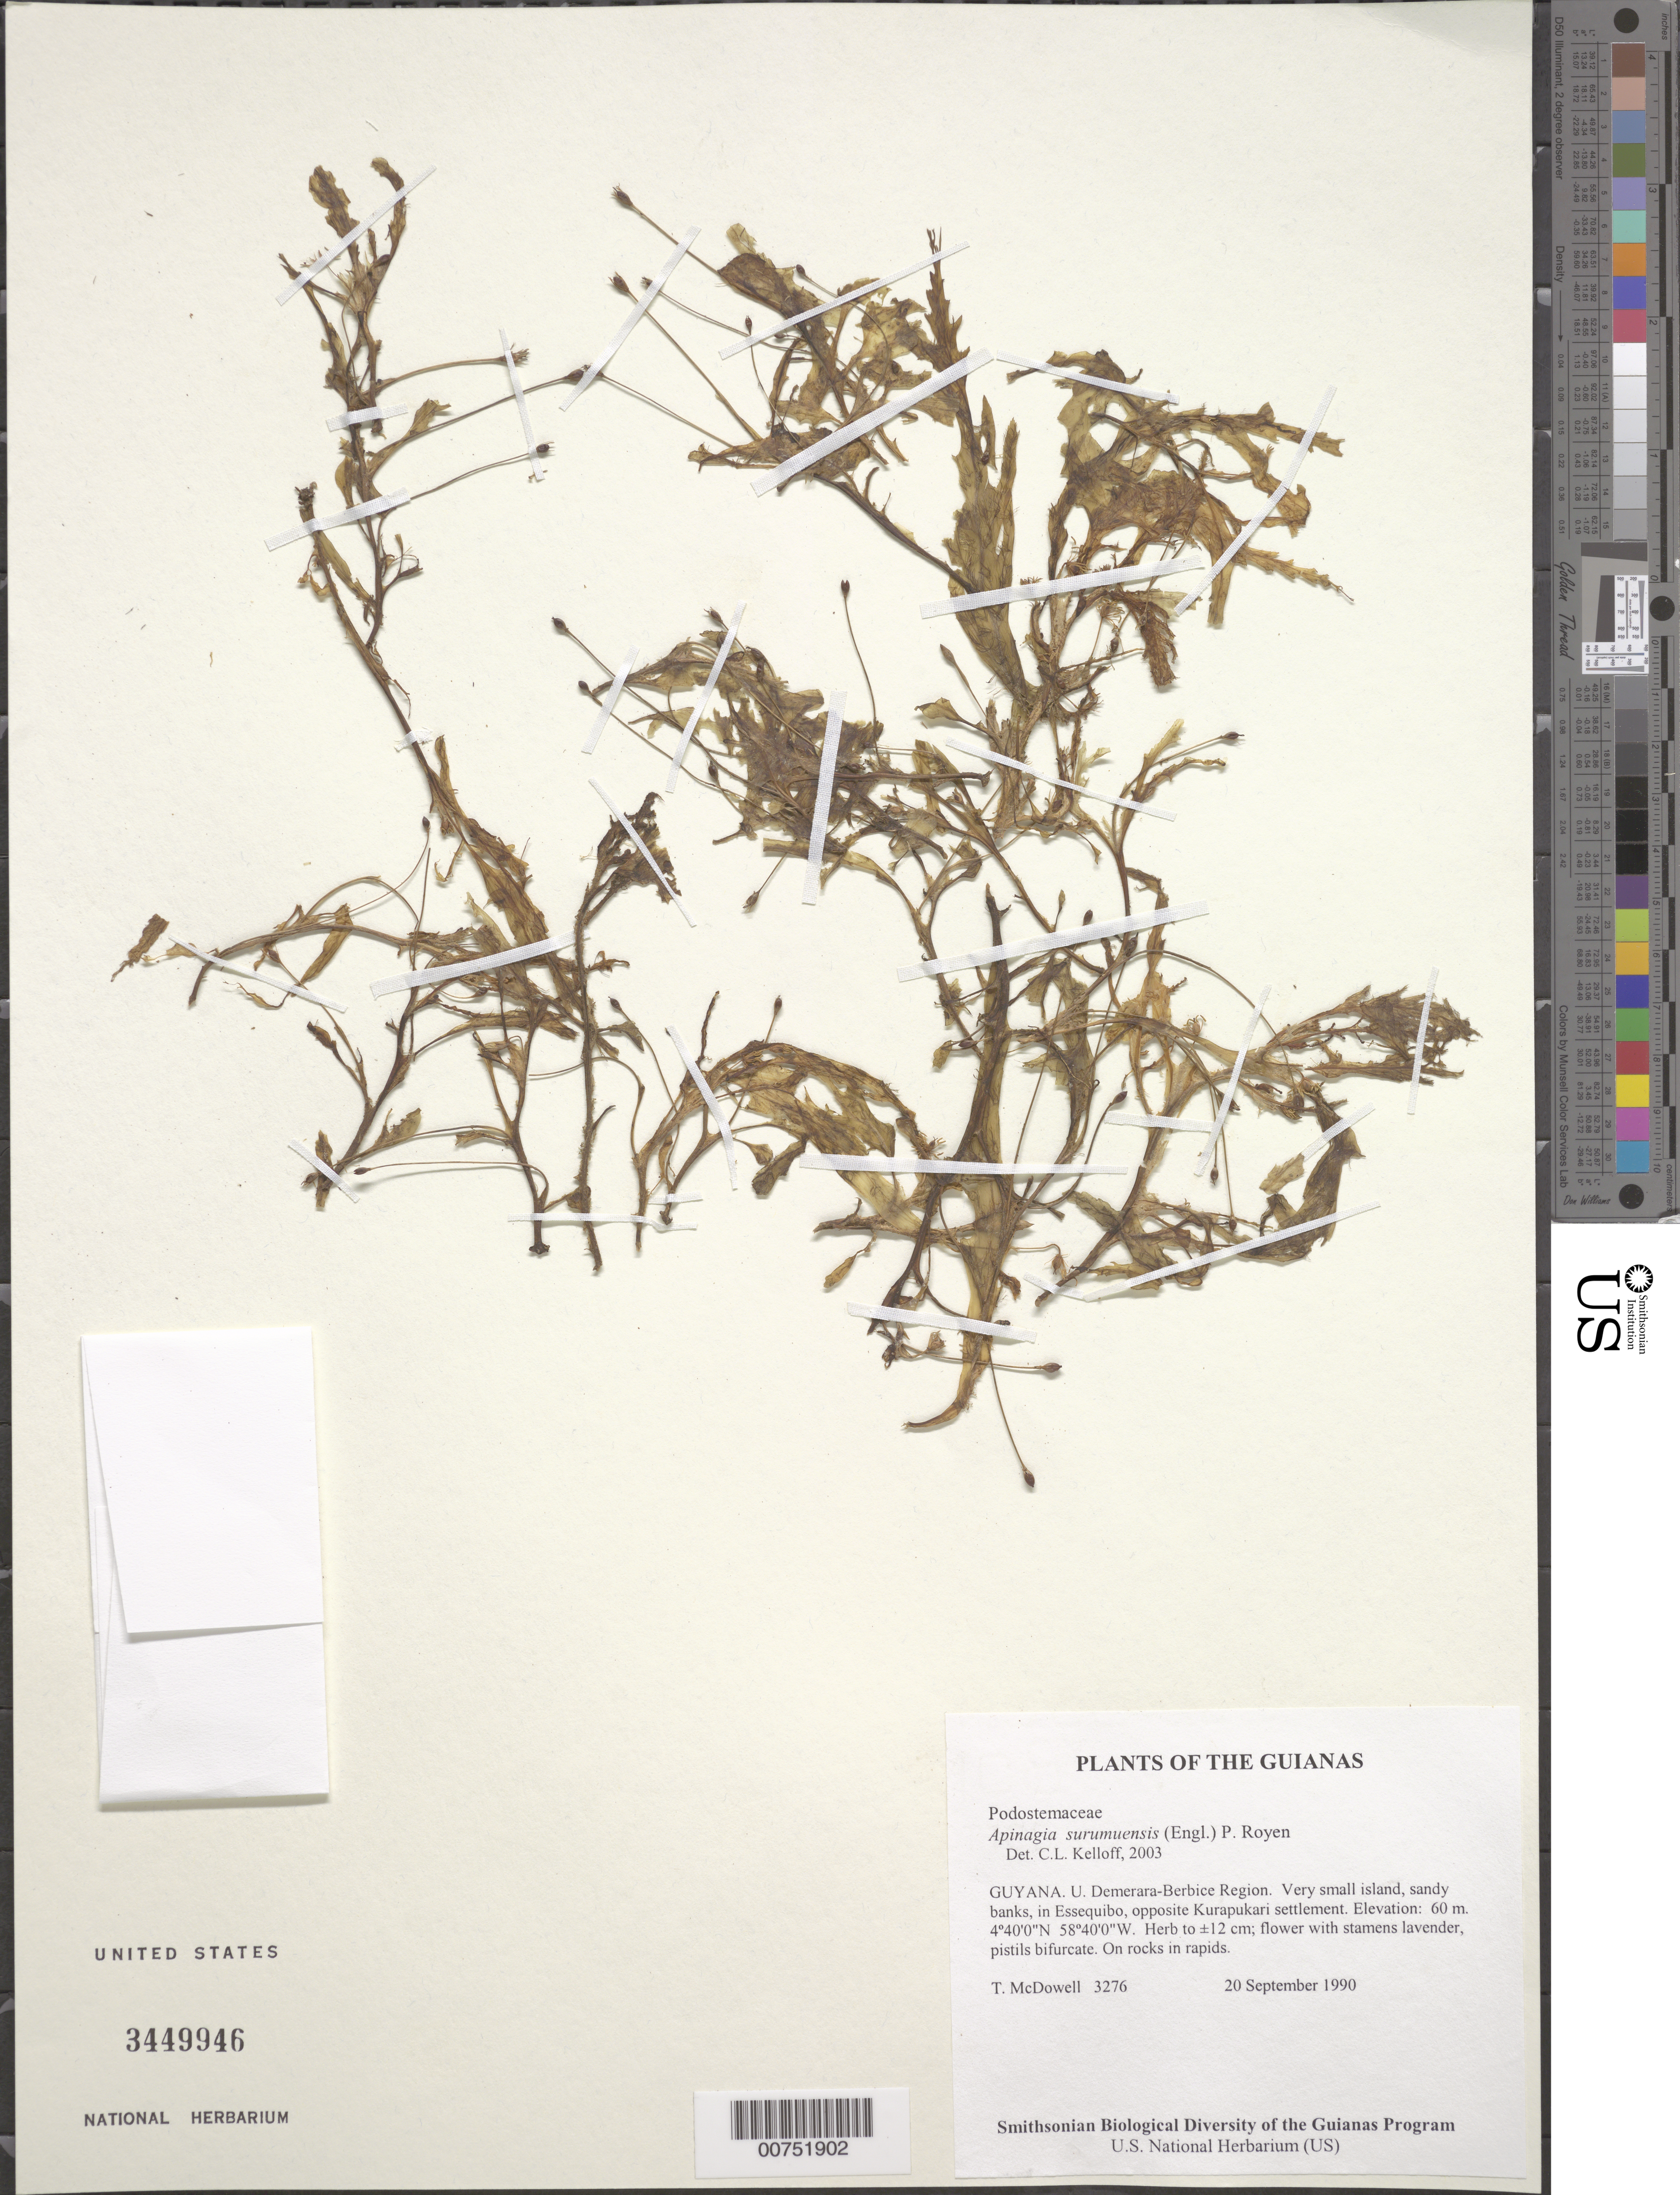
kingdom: Plantae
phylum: Tracheophyta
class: Magnoliopsida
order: Malpighiales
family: Podostemaceae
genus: Apinagia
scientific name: Apinagia surumuensis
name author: (Engl.) P. Royen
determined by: Kelloff, Carol L., (US), Smithsonian Institution - National Museum of Natural History (UNITED STATES)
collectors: T. McDowell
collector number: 3276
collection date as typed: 20 September 1990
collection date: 1990-09-20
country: Guyana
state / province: U. Demerara-Berbice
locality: Very small island, sandy banks, in Essequibo, opposite Kurupukari settlement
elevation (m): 60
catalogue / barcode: US 3449946